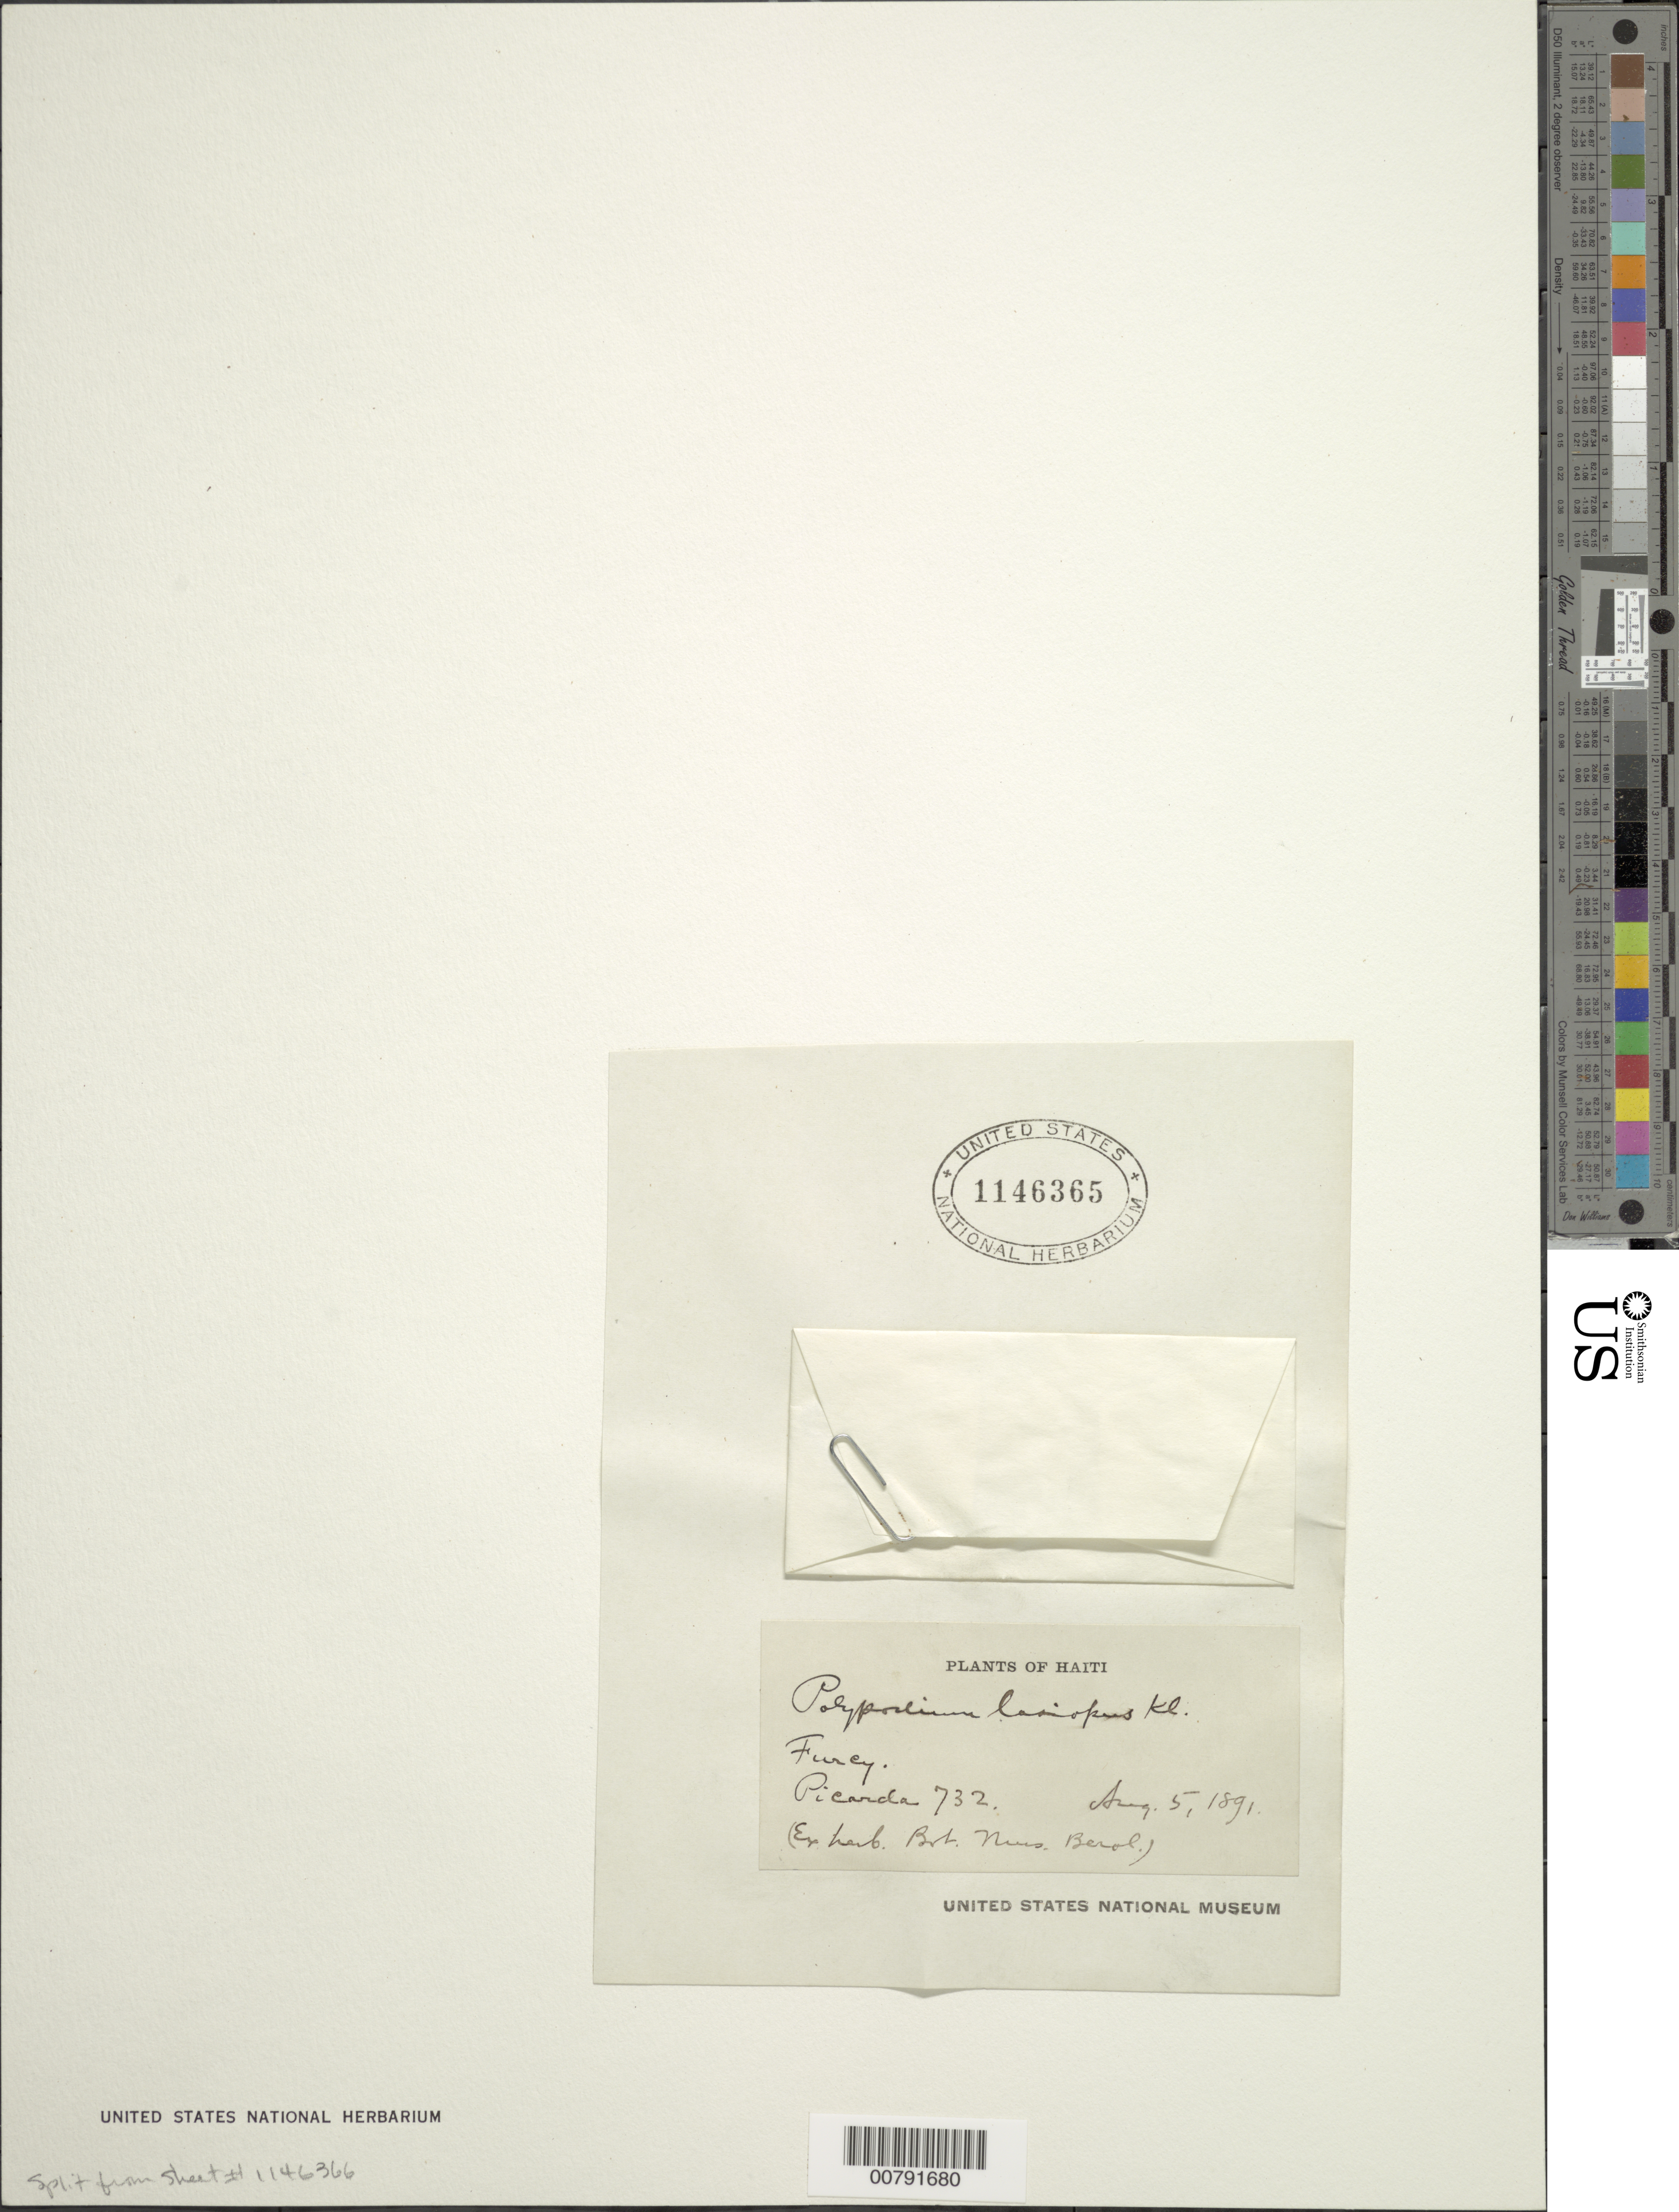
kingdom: Plantae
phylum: Tracheophyta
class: Polypodiopsida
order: Polypodiales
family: Polypodiaceae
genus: Serpocaulon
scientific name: Serpocaulon lasiopus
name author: (Klotzsch) A.R. Sm.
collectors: -. Picarda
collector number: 732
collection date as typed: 05 Aug 1981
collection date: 1981-08-05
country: Haiti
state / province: Óuest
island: Hispaniola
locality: Furcy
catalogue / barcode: US 1146365